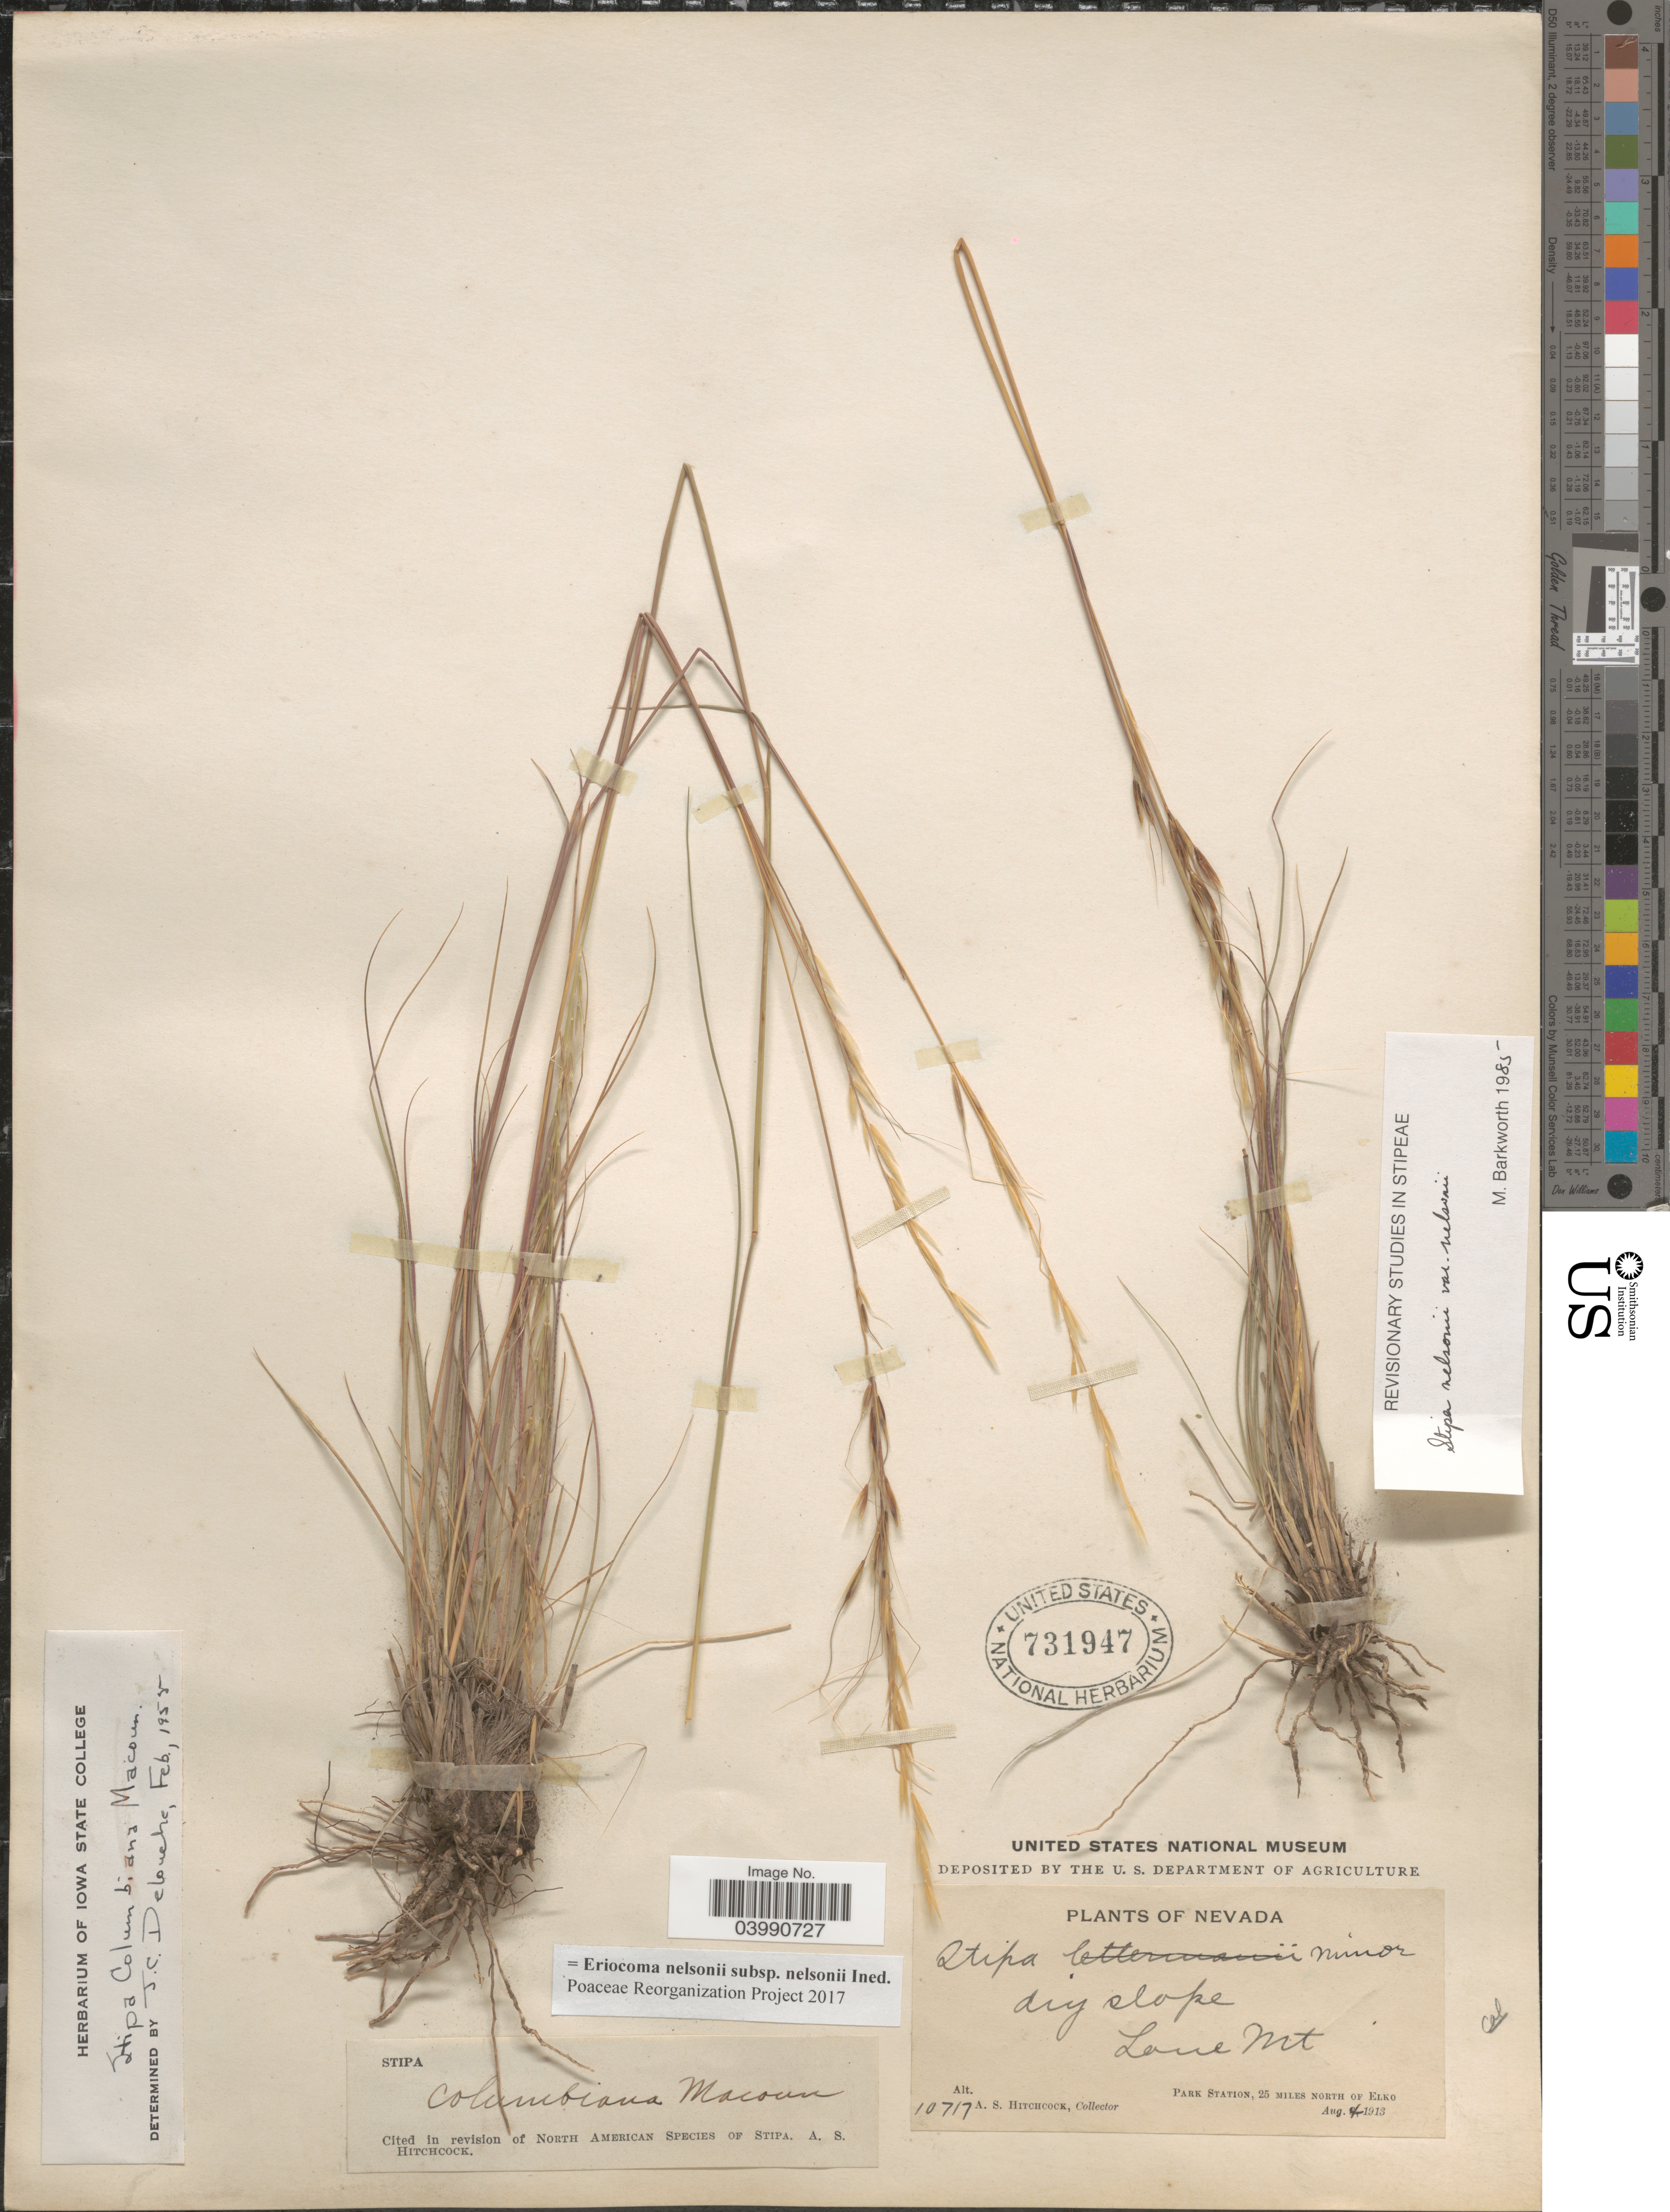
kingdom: Plantae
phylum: Tracheophyta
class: Liliopsida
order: Poales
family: Poaceae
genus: Eriocoma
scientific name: Eriocoma nelsonii subsp. nelsonii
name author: (Scribn.) Romasch.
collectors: A. S. Hitchcock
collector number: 10717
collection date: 1913-08-04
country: United States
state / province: Nevada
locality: Lone Mt. Park Station, 25 miles north of Elko.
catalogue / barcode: US 731947